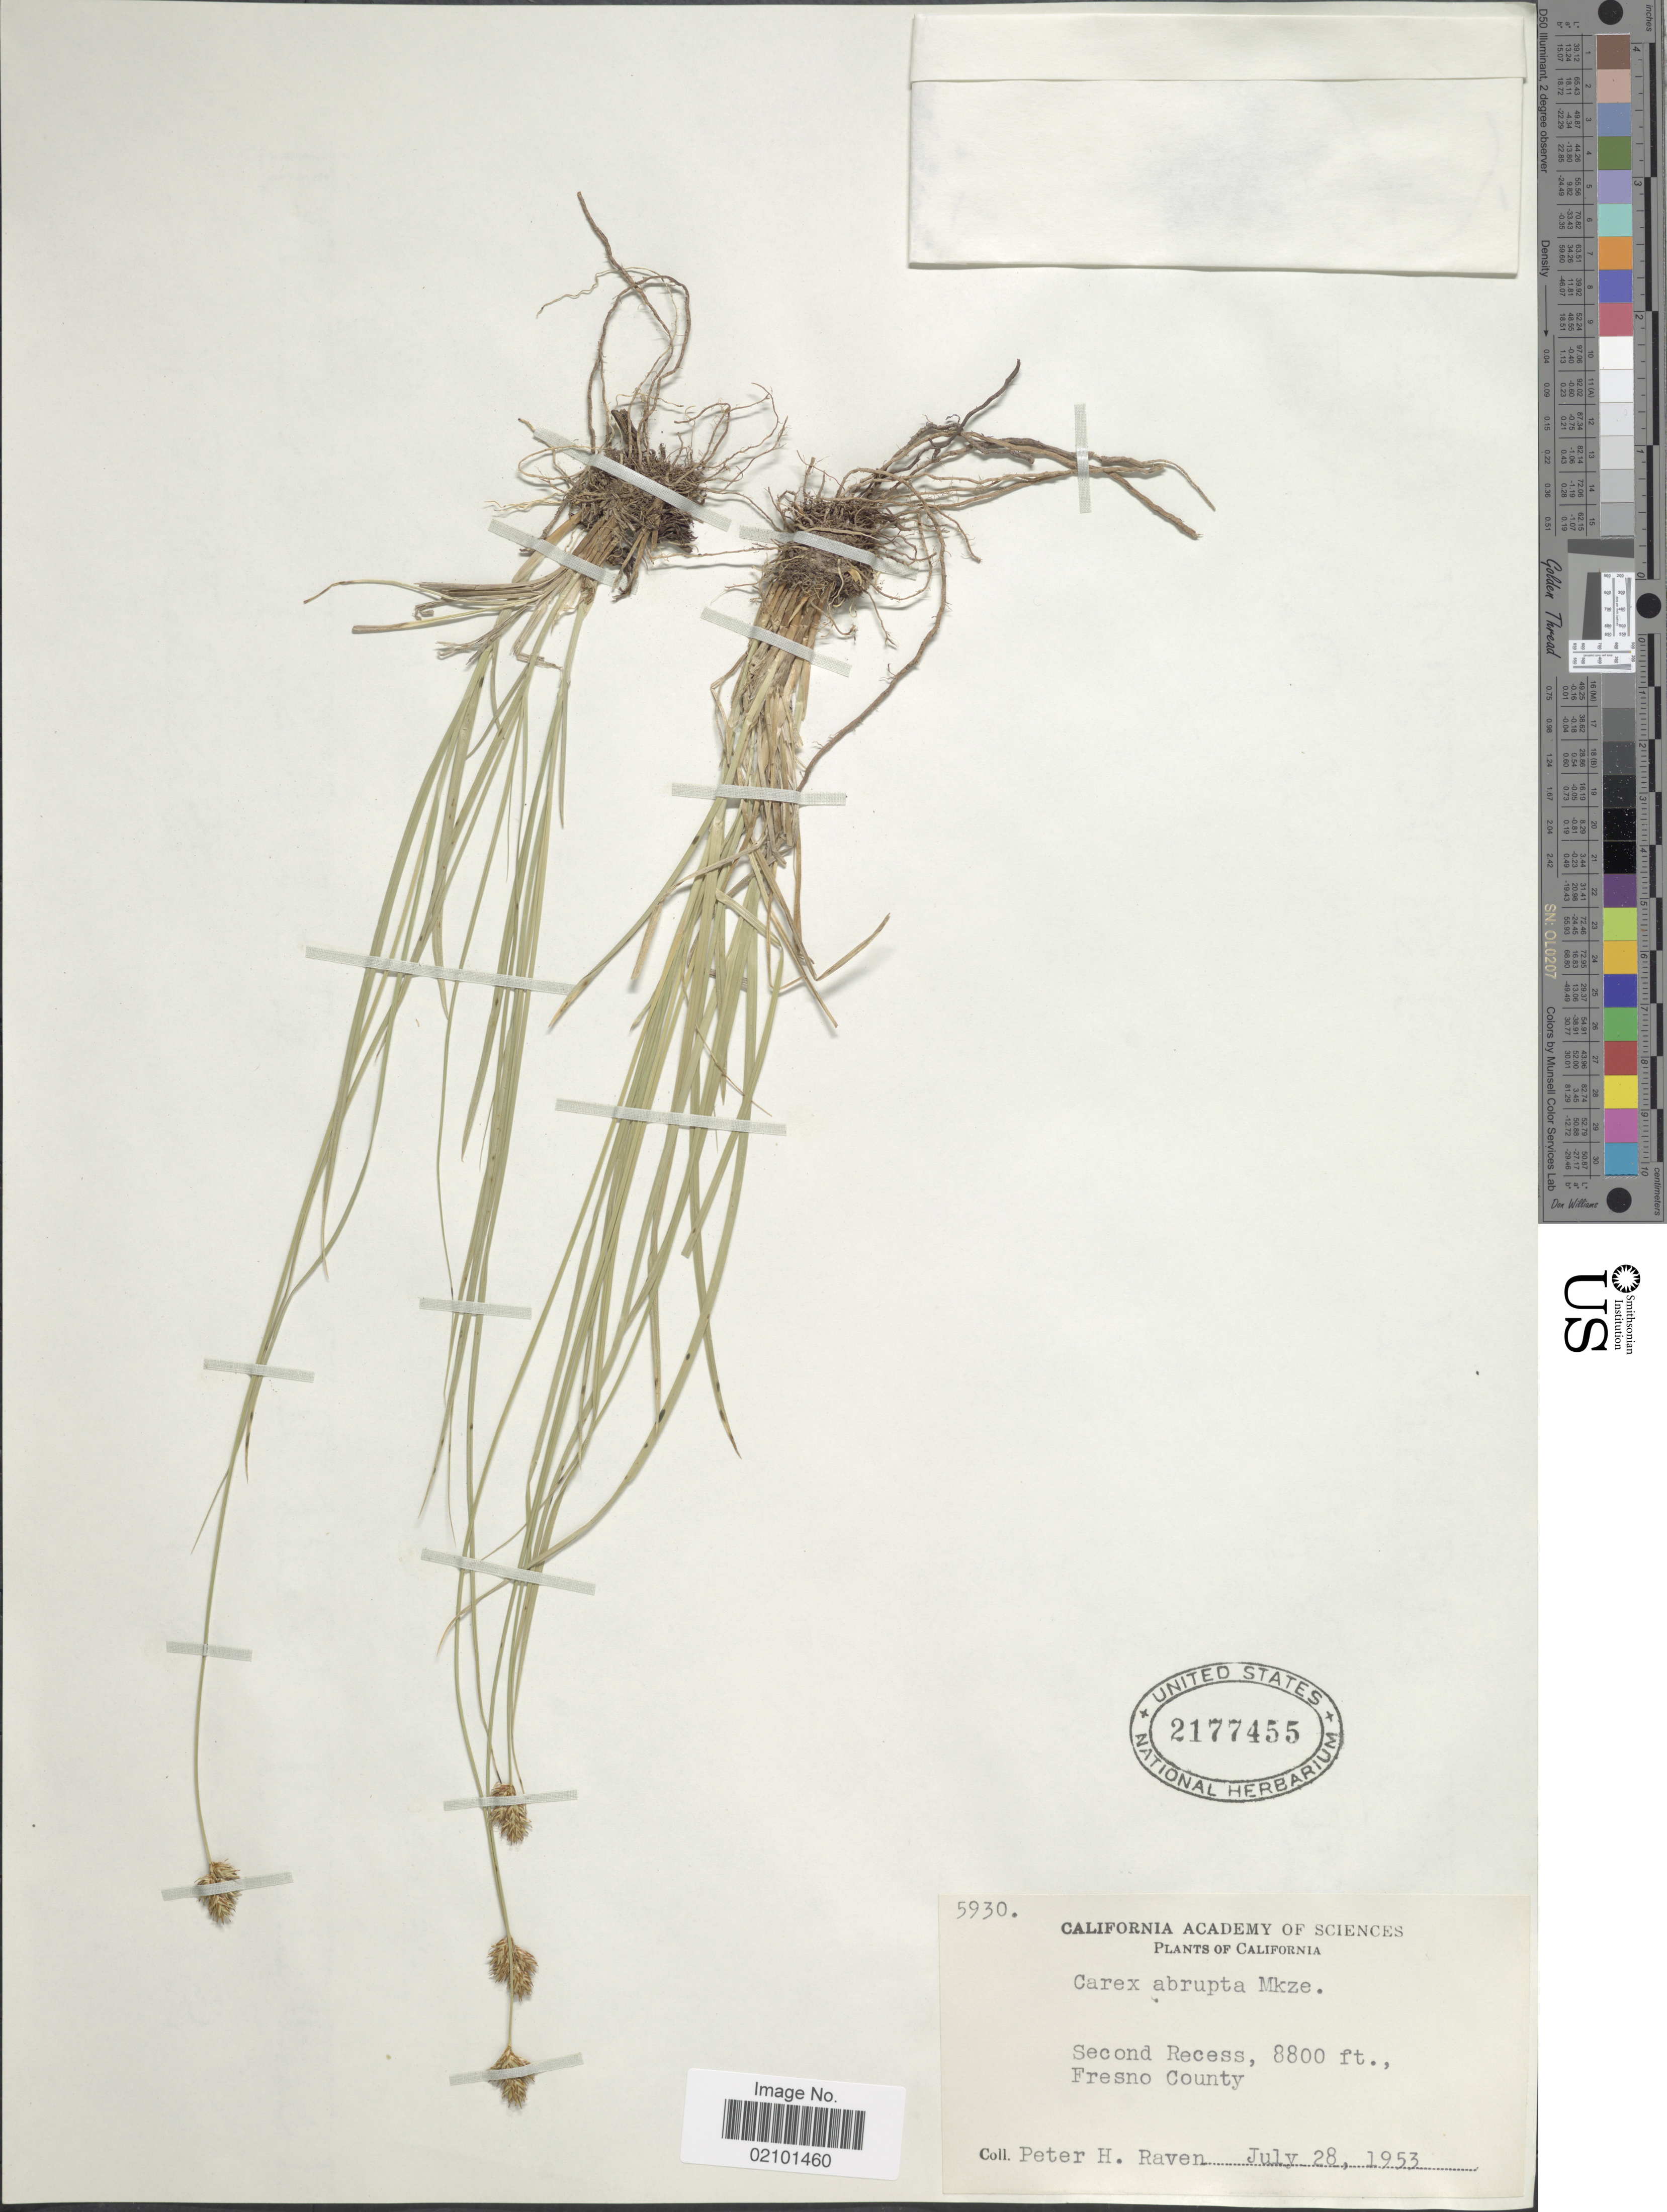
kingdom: Plantae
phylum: Tracheophyta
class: Liliopsida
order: Poales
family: Cyperaceae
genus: Carex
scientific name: Carex abrupta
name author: Mack.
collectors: P. Raven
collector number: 5930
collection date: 1953-07-28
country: United States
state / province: California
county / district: Fresno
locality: Second Recess, Fresno County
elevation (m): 2682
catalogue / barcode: US 2177455